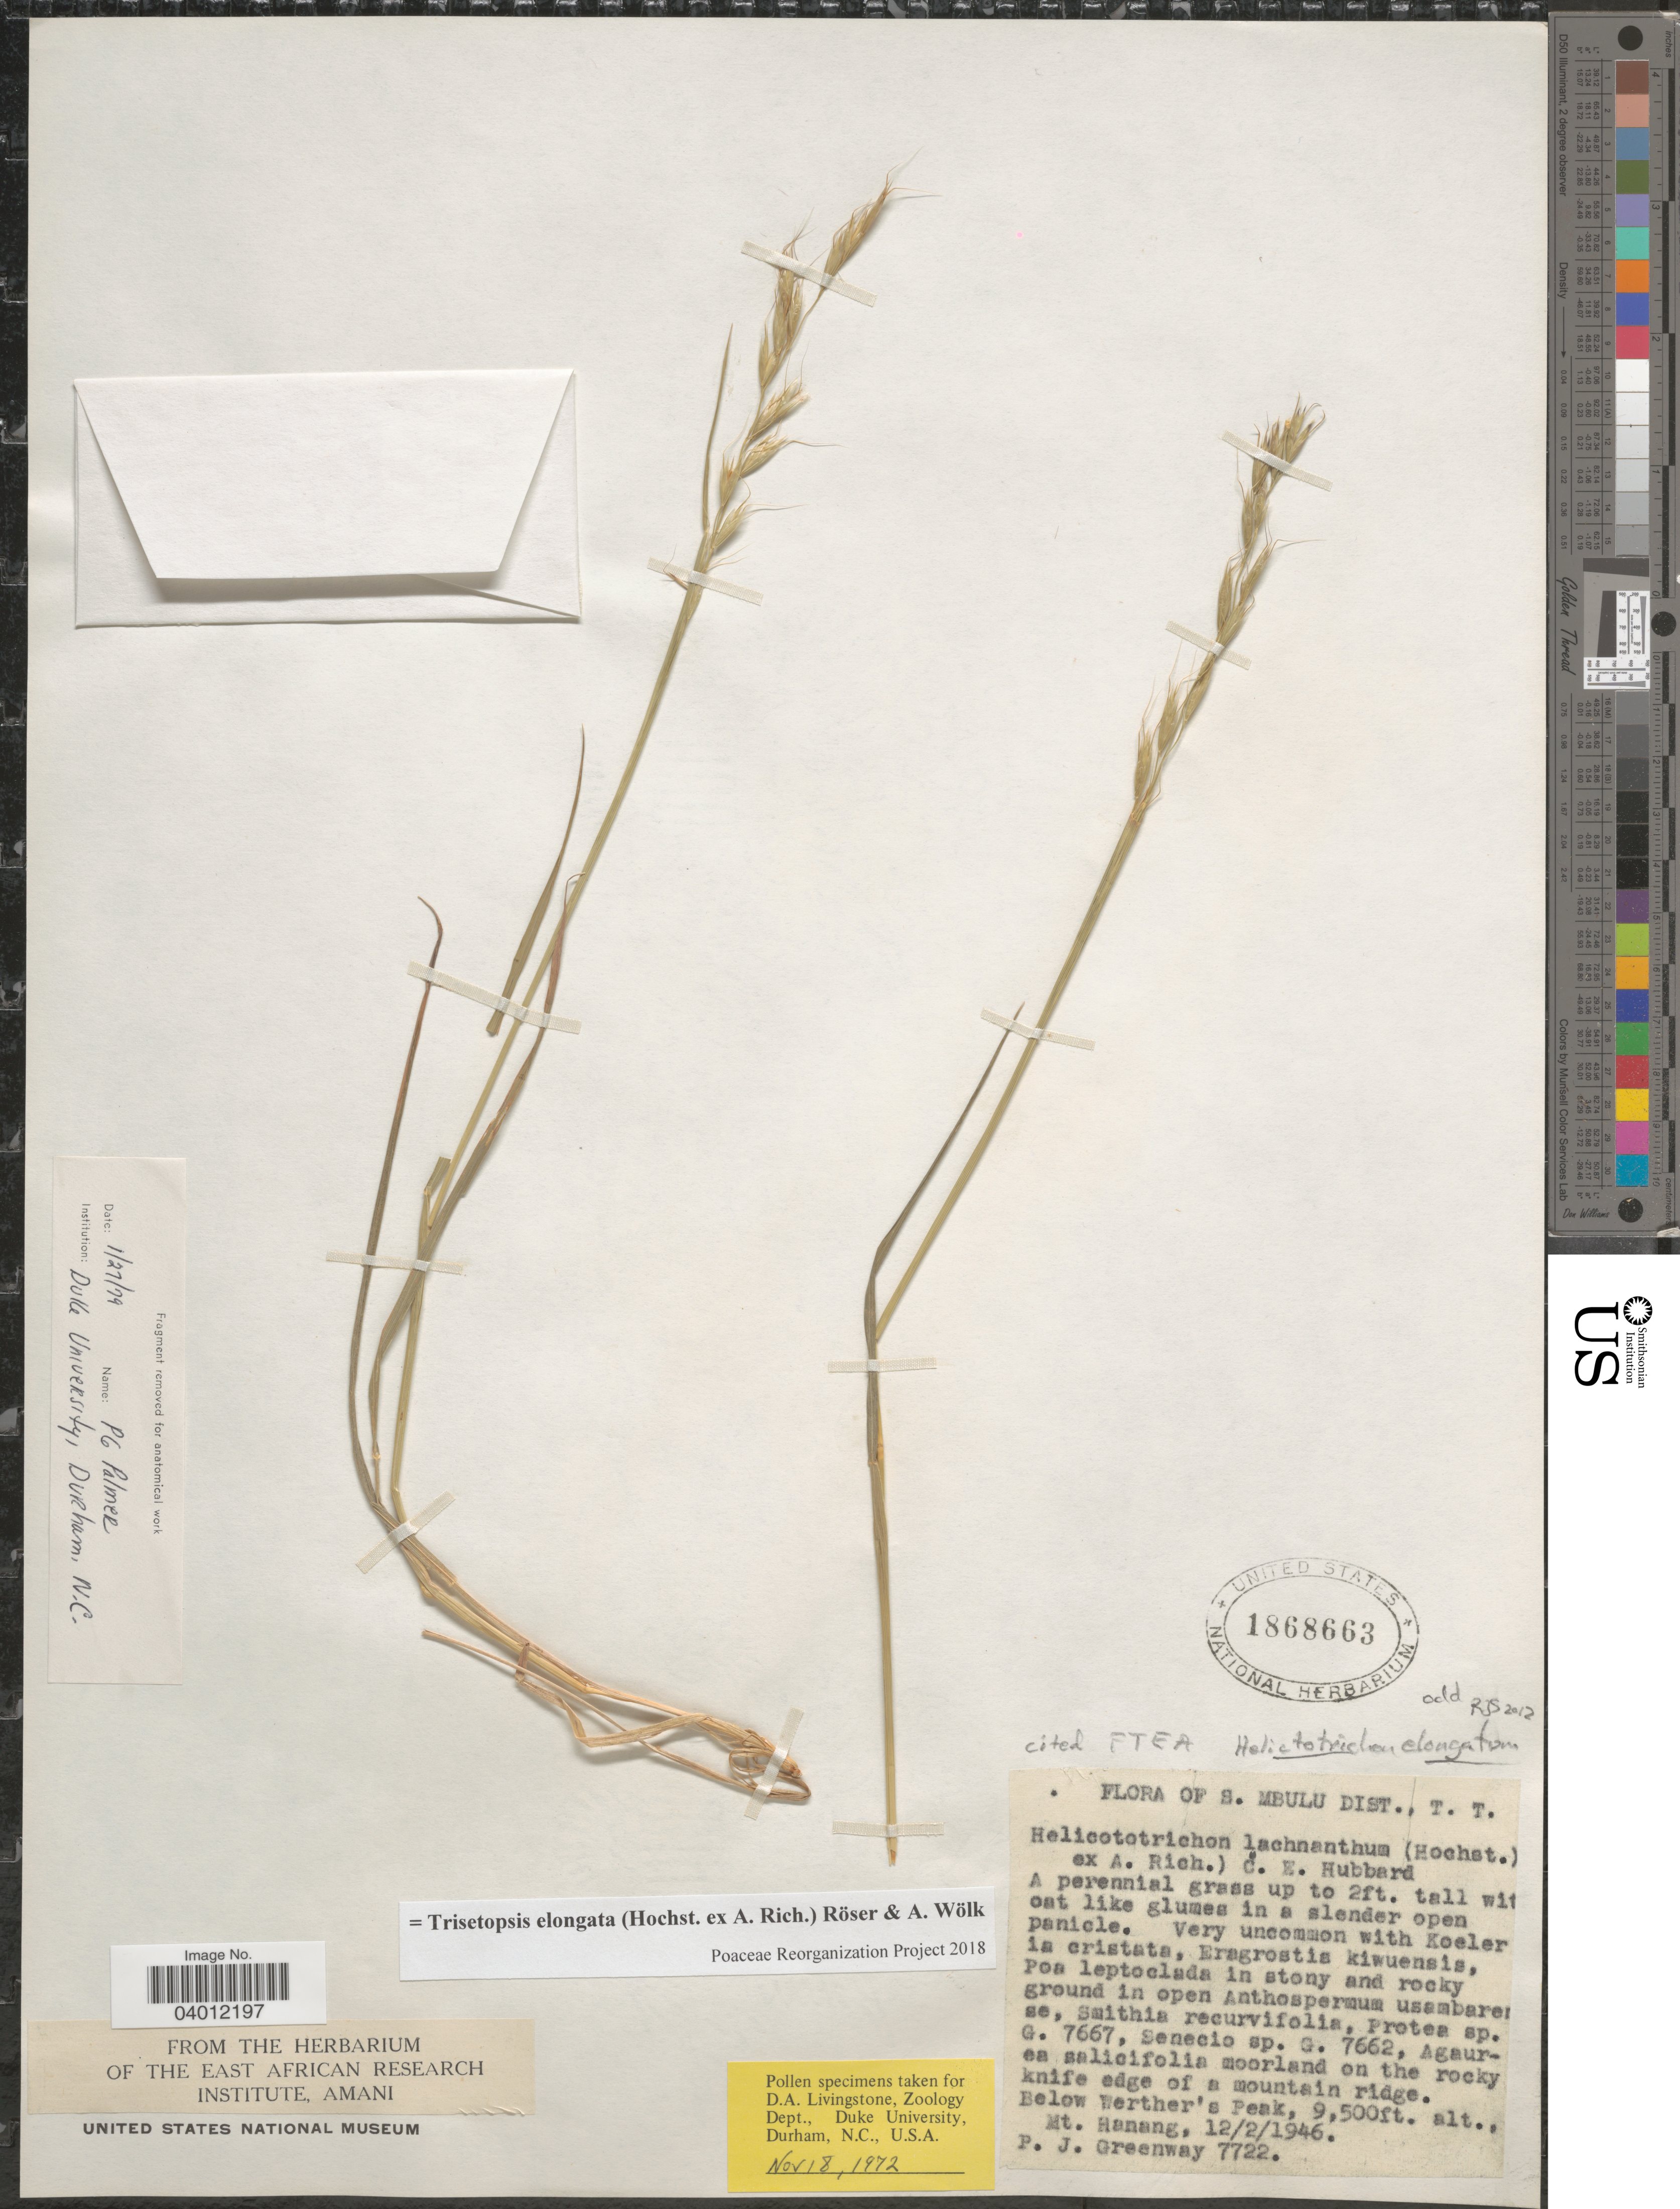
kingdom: Plantae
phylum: Tracheophyta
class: Liliopsida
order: Poales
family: Poaceae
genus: Trisetopsis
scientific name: Trisetopsis elongata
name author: (Hochst. ex A. Rich.) Röser & Wölk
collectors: P. J. Greenway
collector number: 7722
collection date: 1946-02-12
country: Tanzania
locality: S. Mbulu Dist., T. T. Below Werther's Peak, Mt. Hanang.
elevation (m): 2896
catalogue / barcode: US 1868663